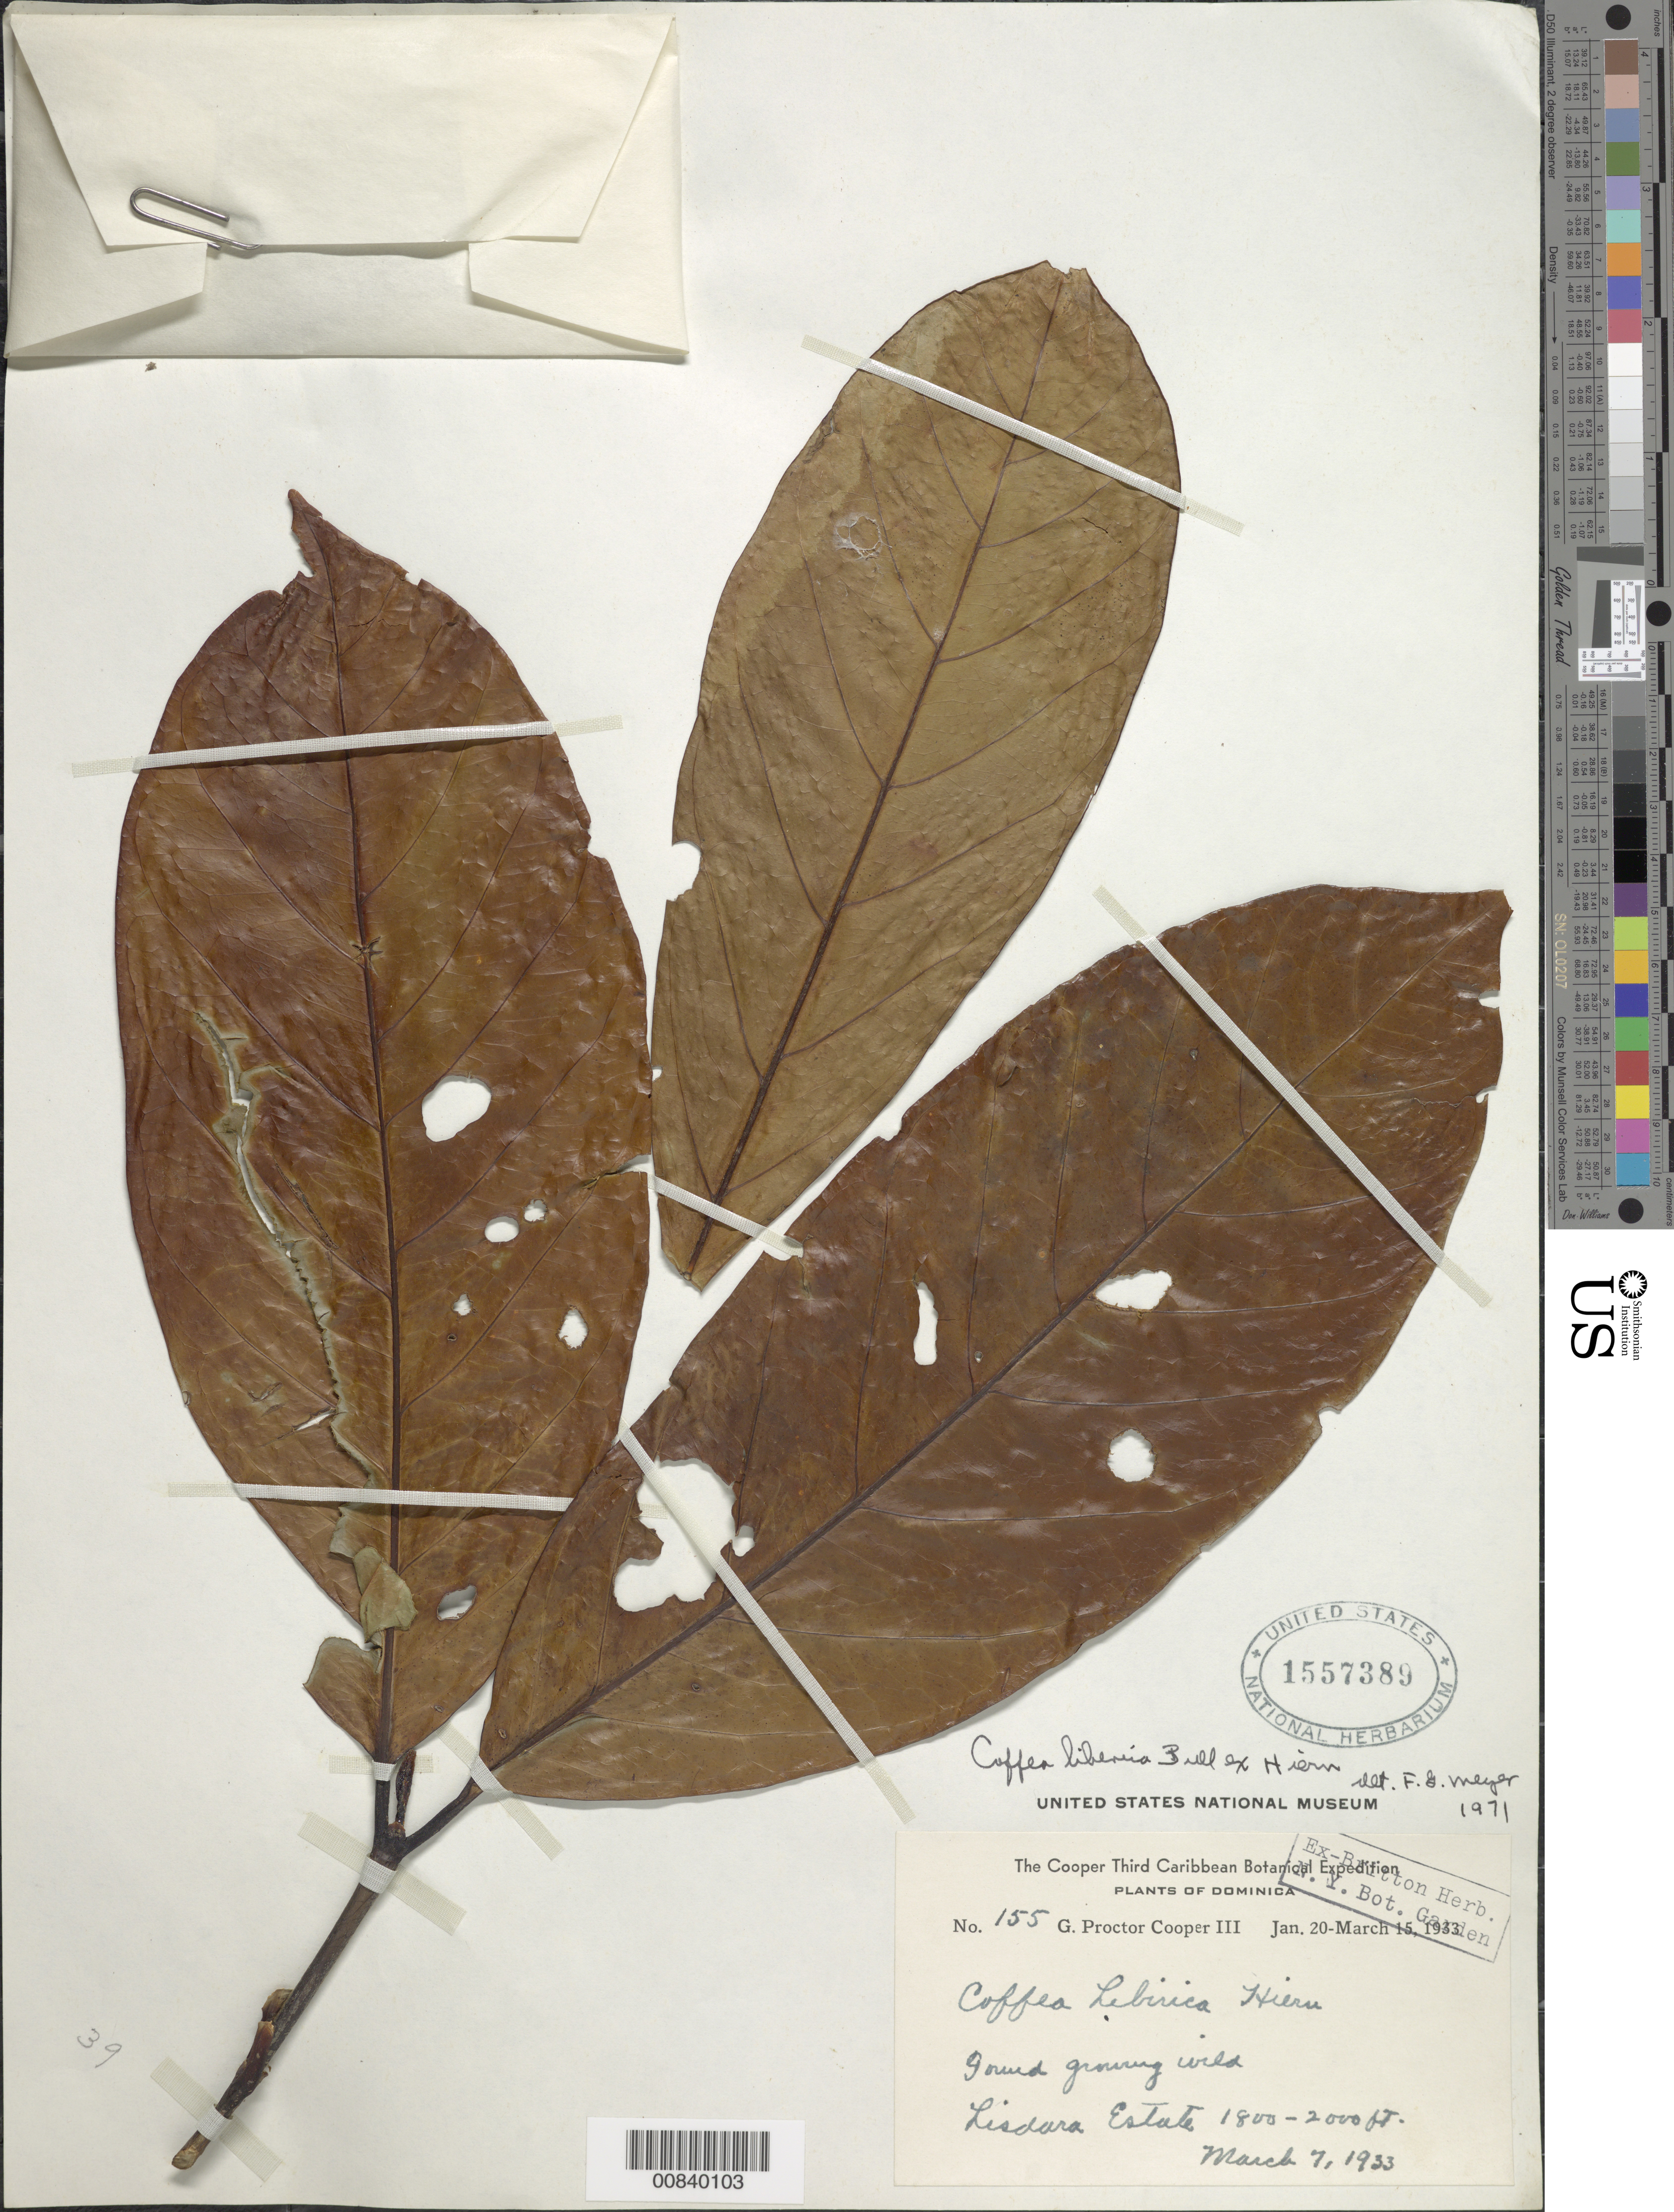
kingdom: Plantae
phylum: Tracheophyta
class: Magnoliopsida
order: Gentianales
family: Rubiaceae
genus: Coffea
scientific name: Coffea liberica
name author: Hiern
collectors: G. Cooper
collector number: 155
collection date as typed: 07 Mar 1933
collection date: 1933-03-07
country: Dominica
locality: Lizdora (sp?) Estate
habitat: Found growing wild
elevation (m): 549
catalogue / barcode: US 1557389